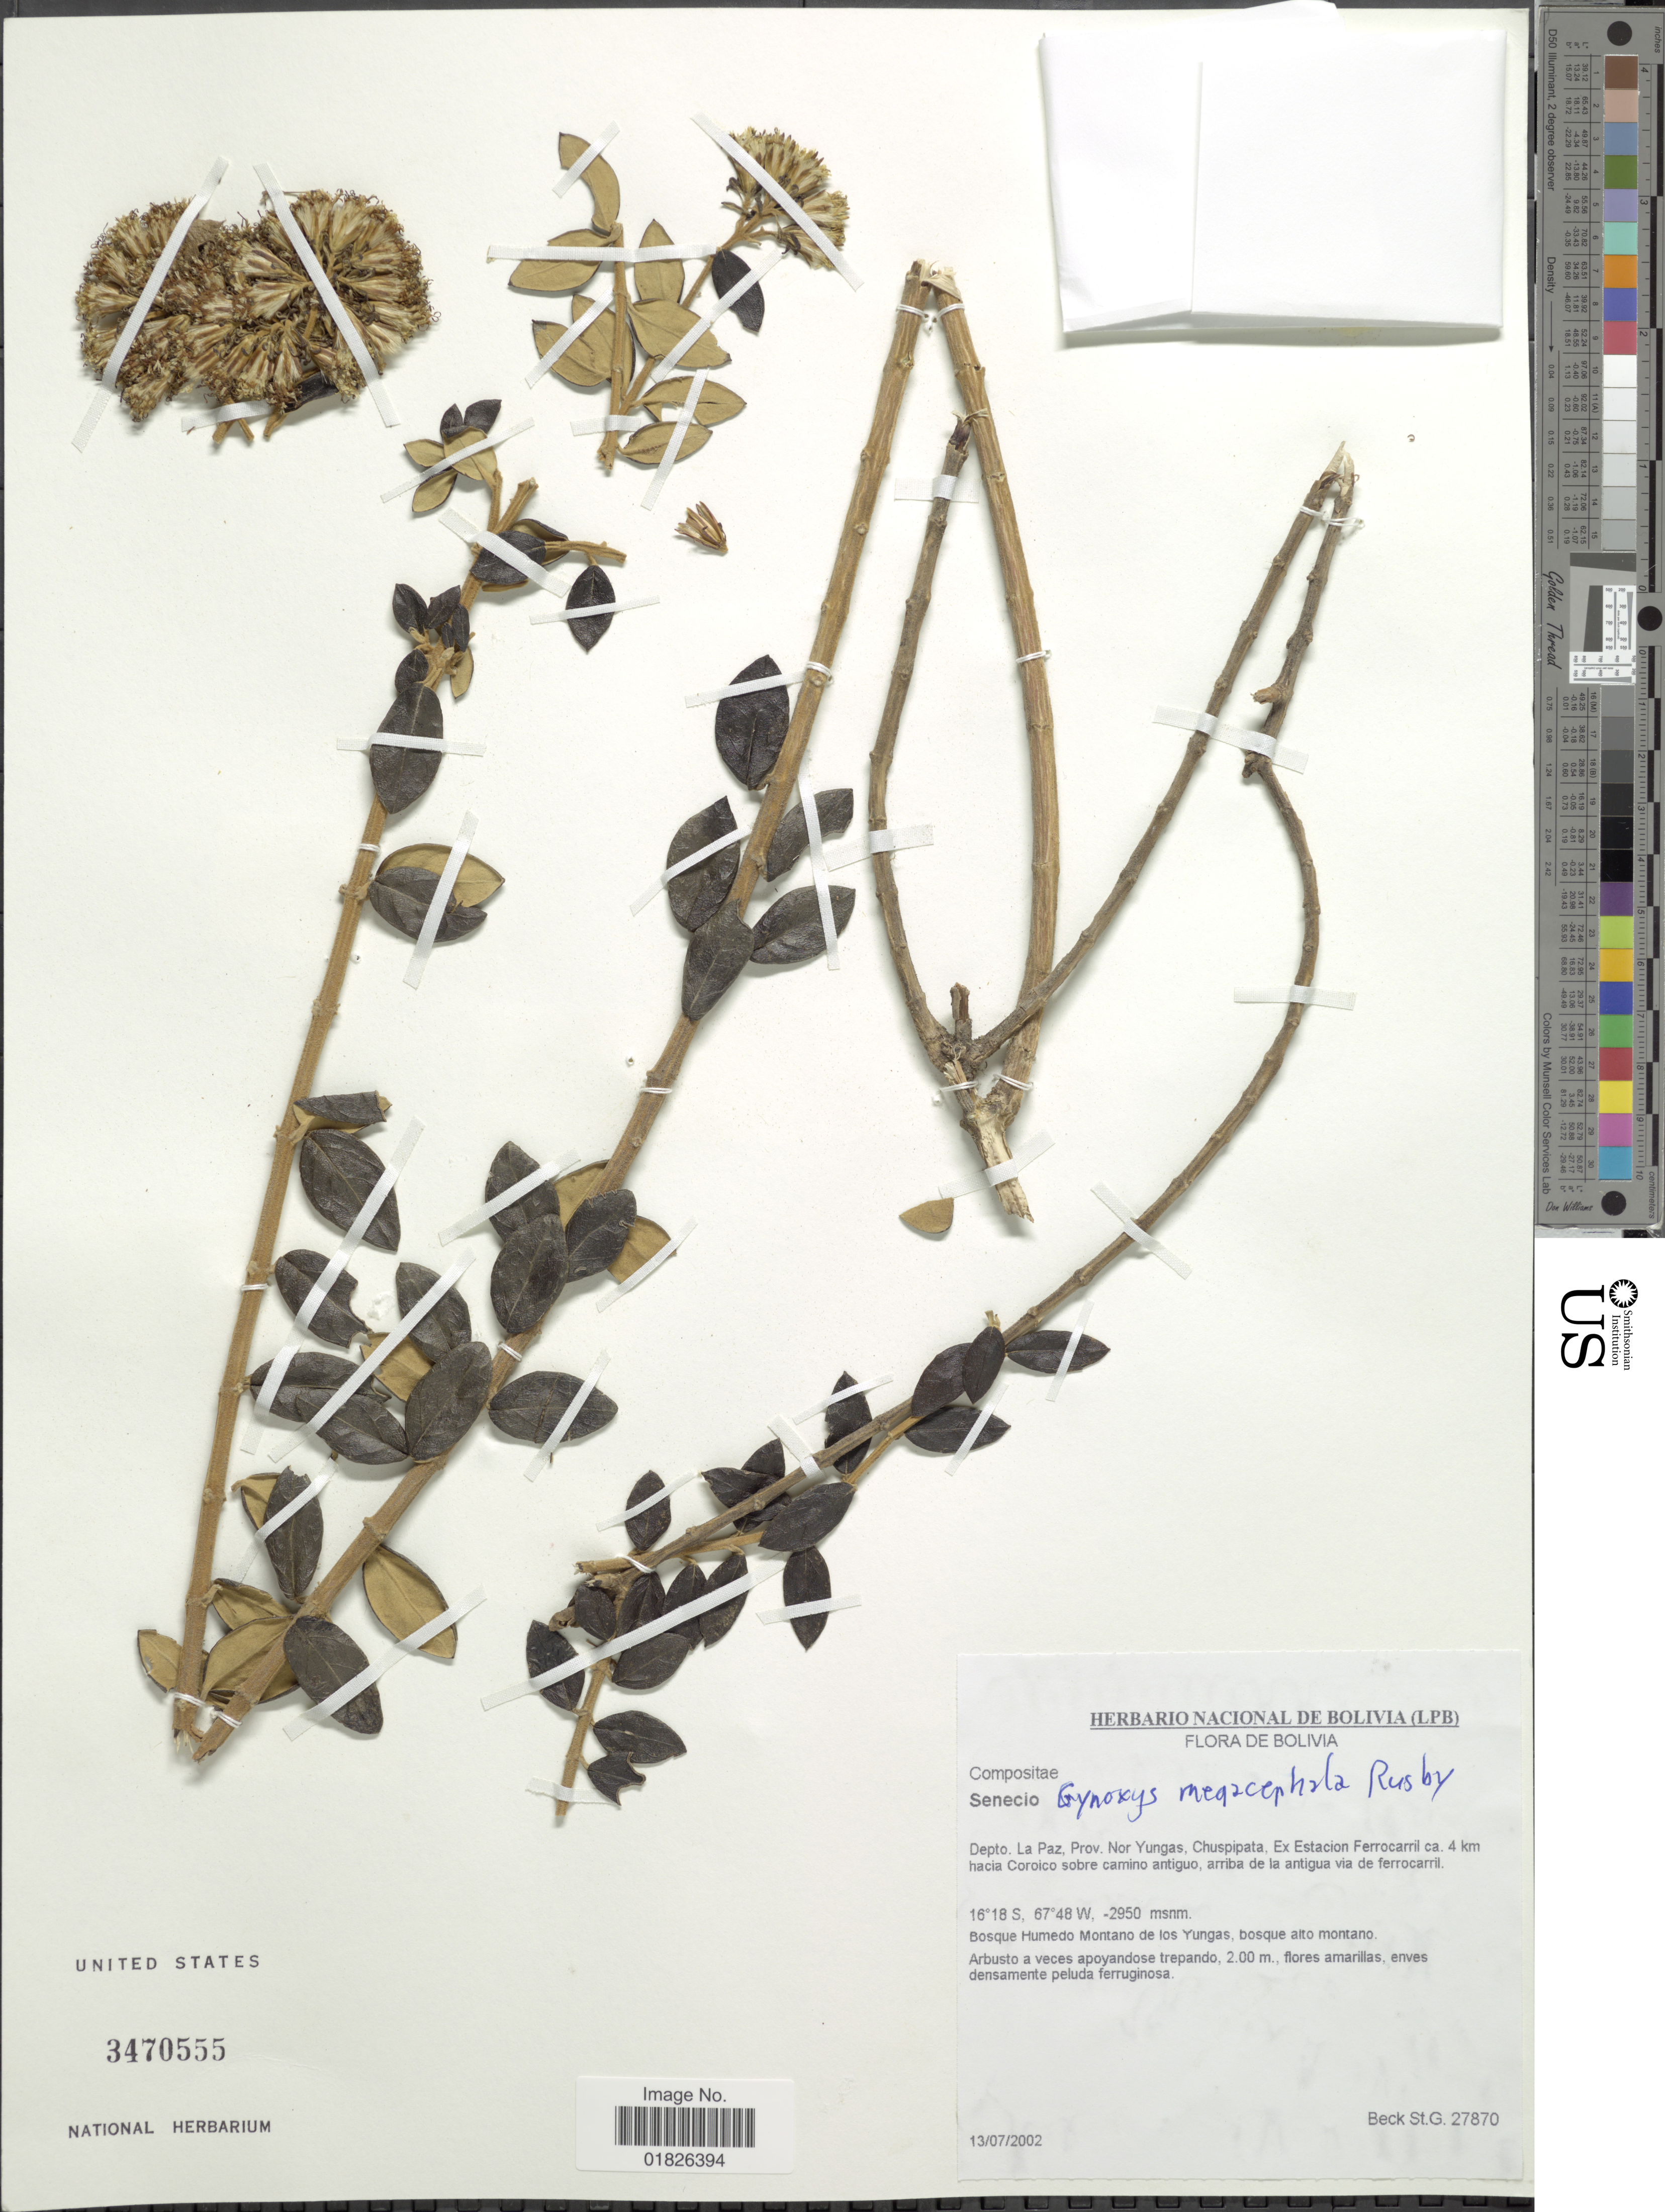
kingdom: Plantae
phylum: Tracheophyta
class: Magnoliopsida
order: Asterales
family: Asteraceae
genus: Gynoxys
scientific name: Gynoxys megacephala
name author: Rusby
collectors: S. G. Beck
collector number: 27870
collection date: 2002-07-13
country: Bolivia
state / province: La Paz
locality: Prov. Nor Yungas, Chuspipata, Ex Estacion Ferrocarril ca 4 km hacia Coroico sobre camino antiguo, arriba de la antigua via de ferrocarril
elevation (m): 2950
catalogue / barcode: US 3470555